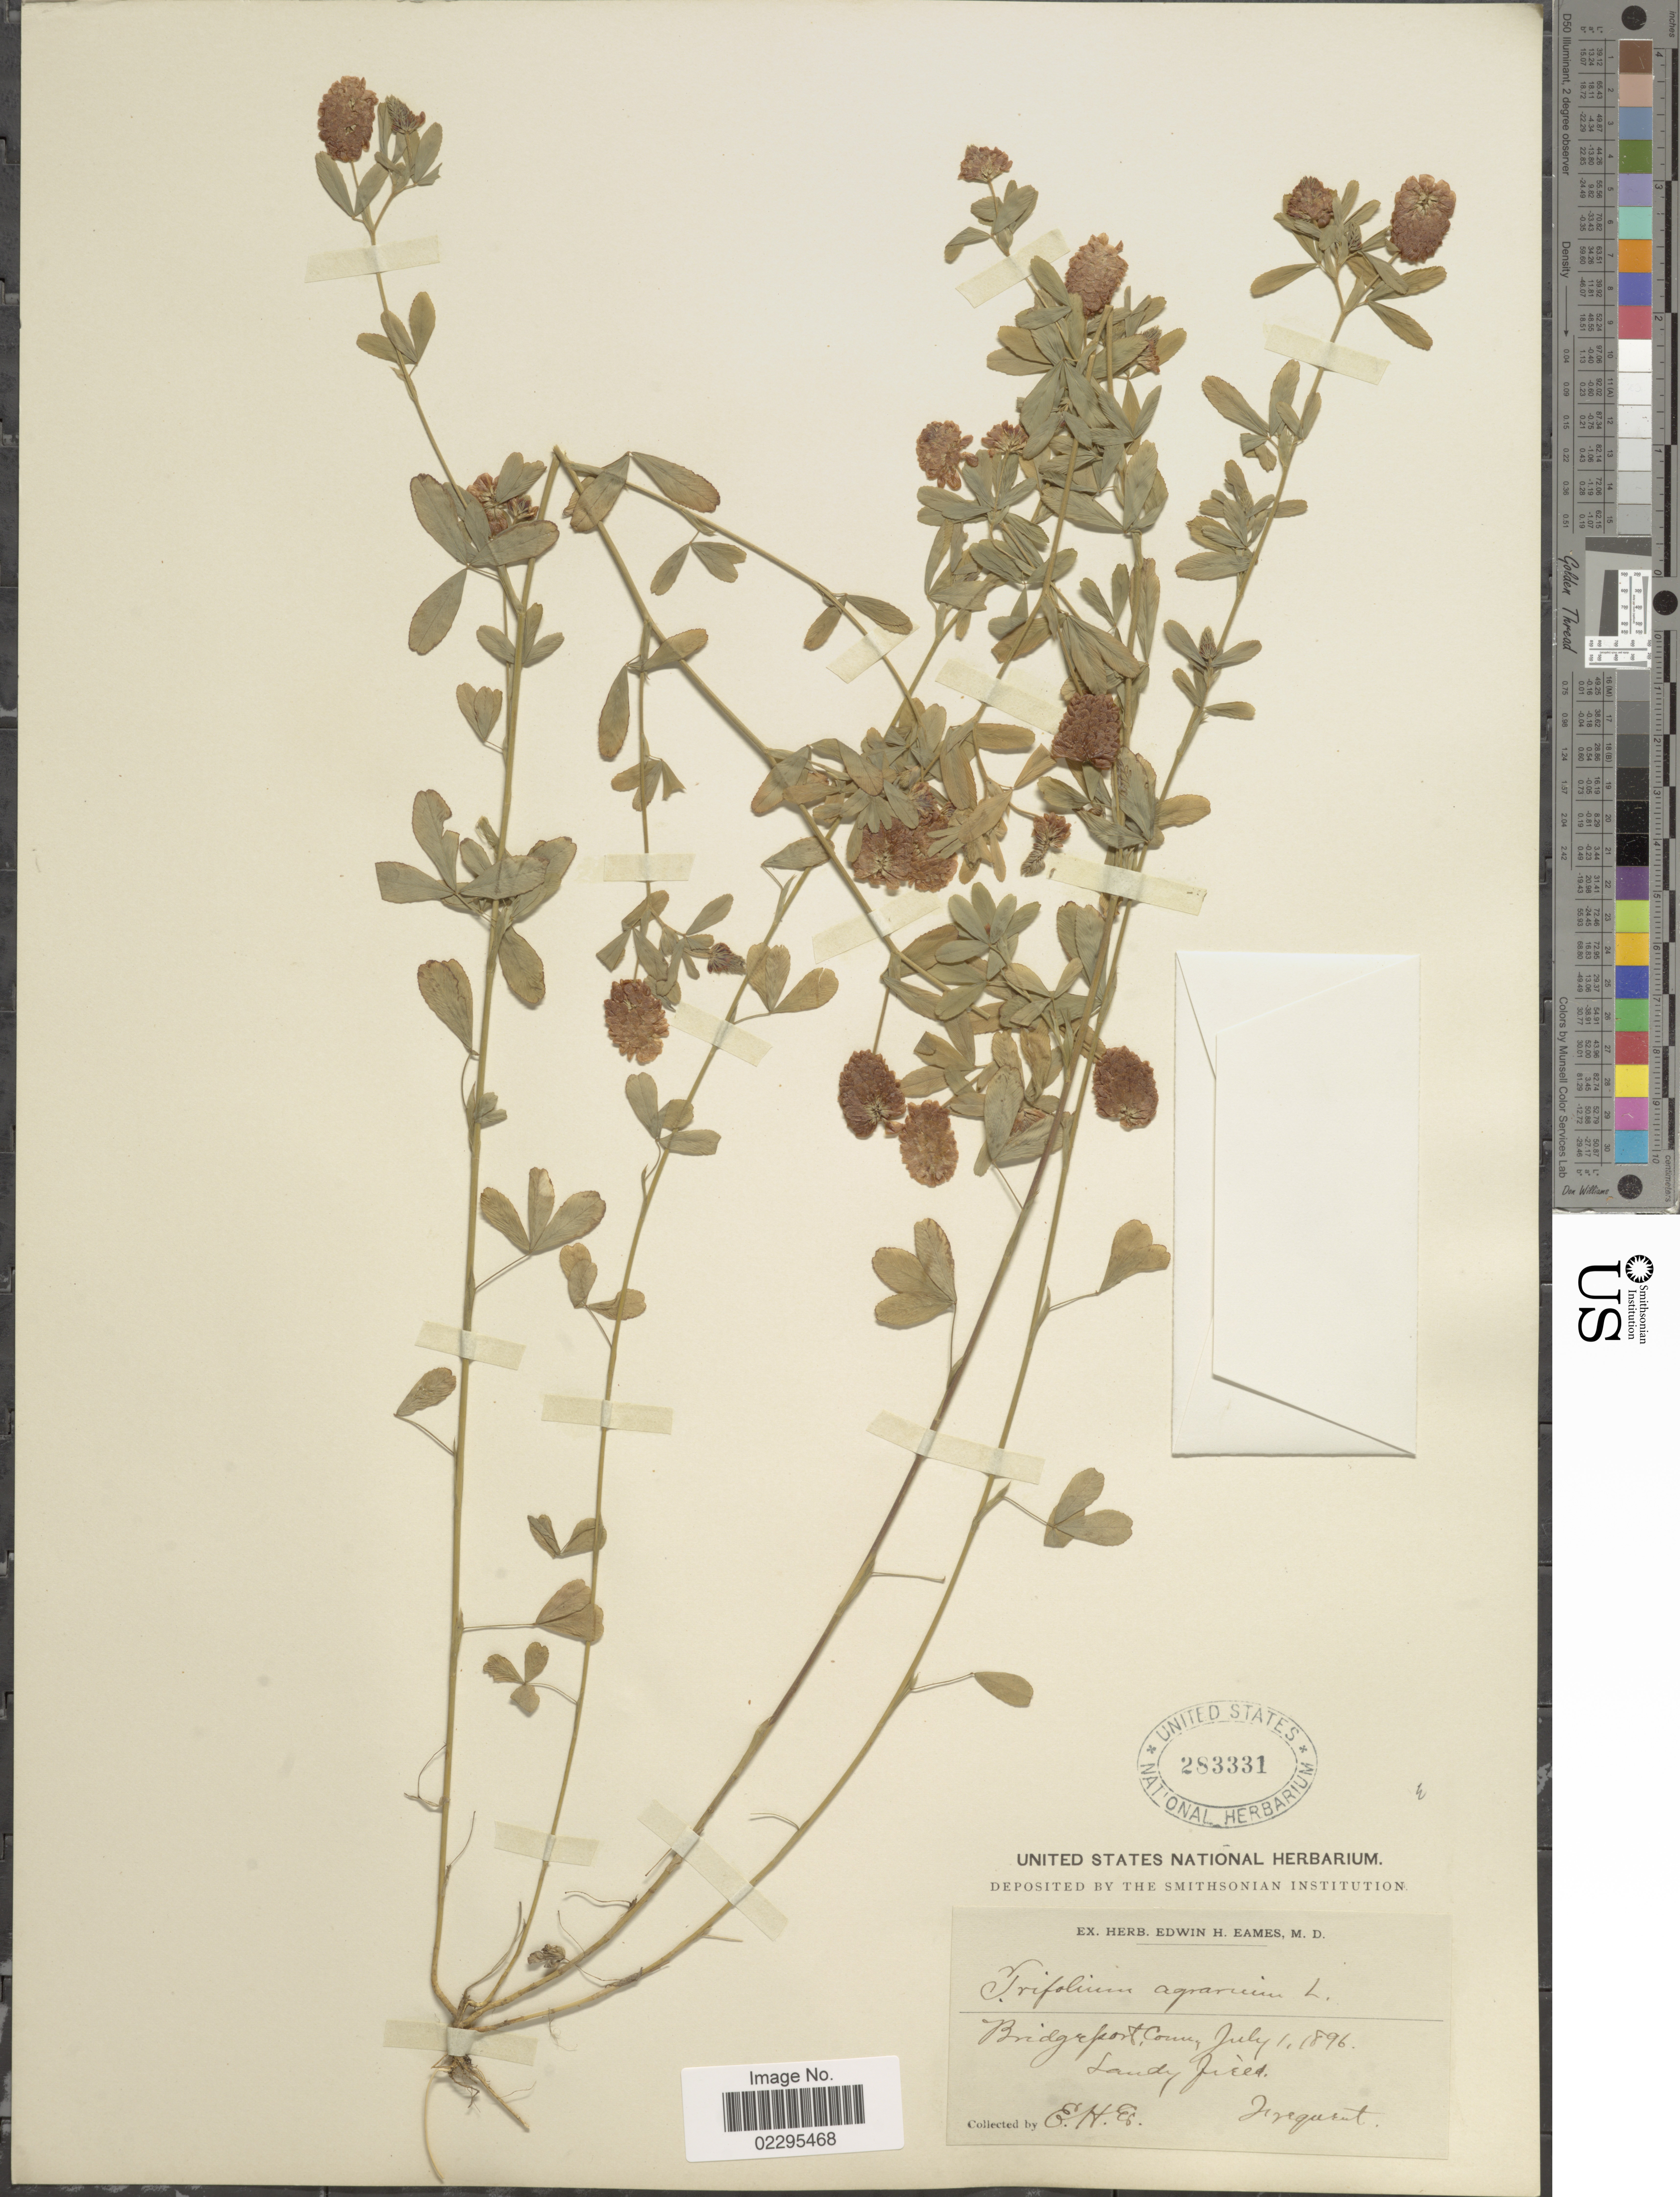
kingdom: Plantae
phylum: Tracheophyta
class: Magnoliopsida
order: Fabales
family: Fabaceae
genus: Trifolium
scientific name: Trifolium agrarium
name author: L.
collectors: E. H. Eames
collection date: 1896-07-01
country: United States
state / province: Connecticut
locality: Bridgeport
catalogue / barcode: US 283331